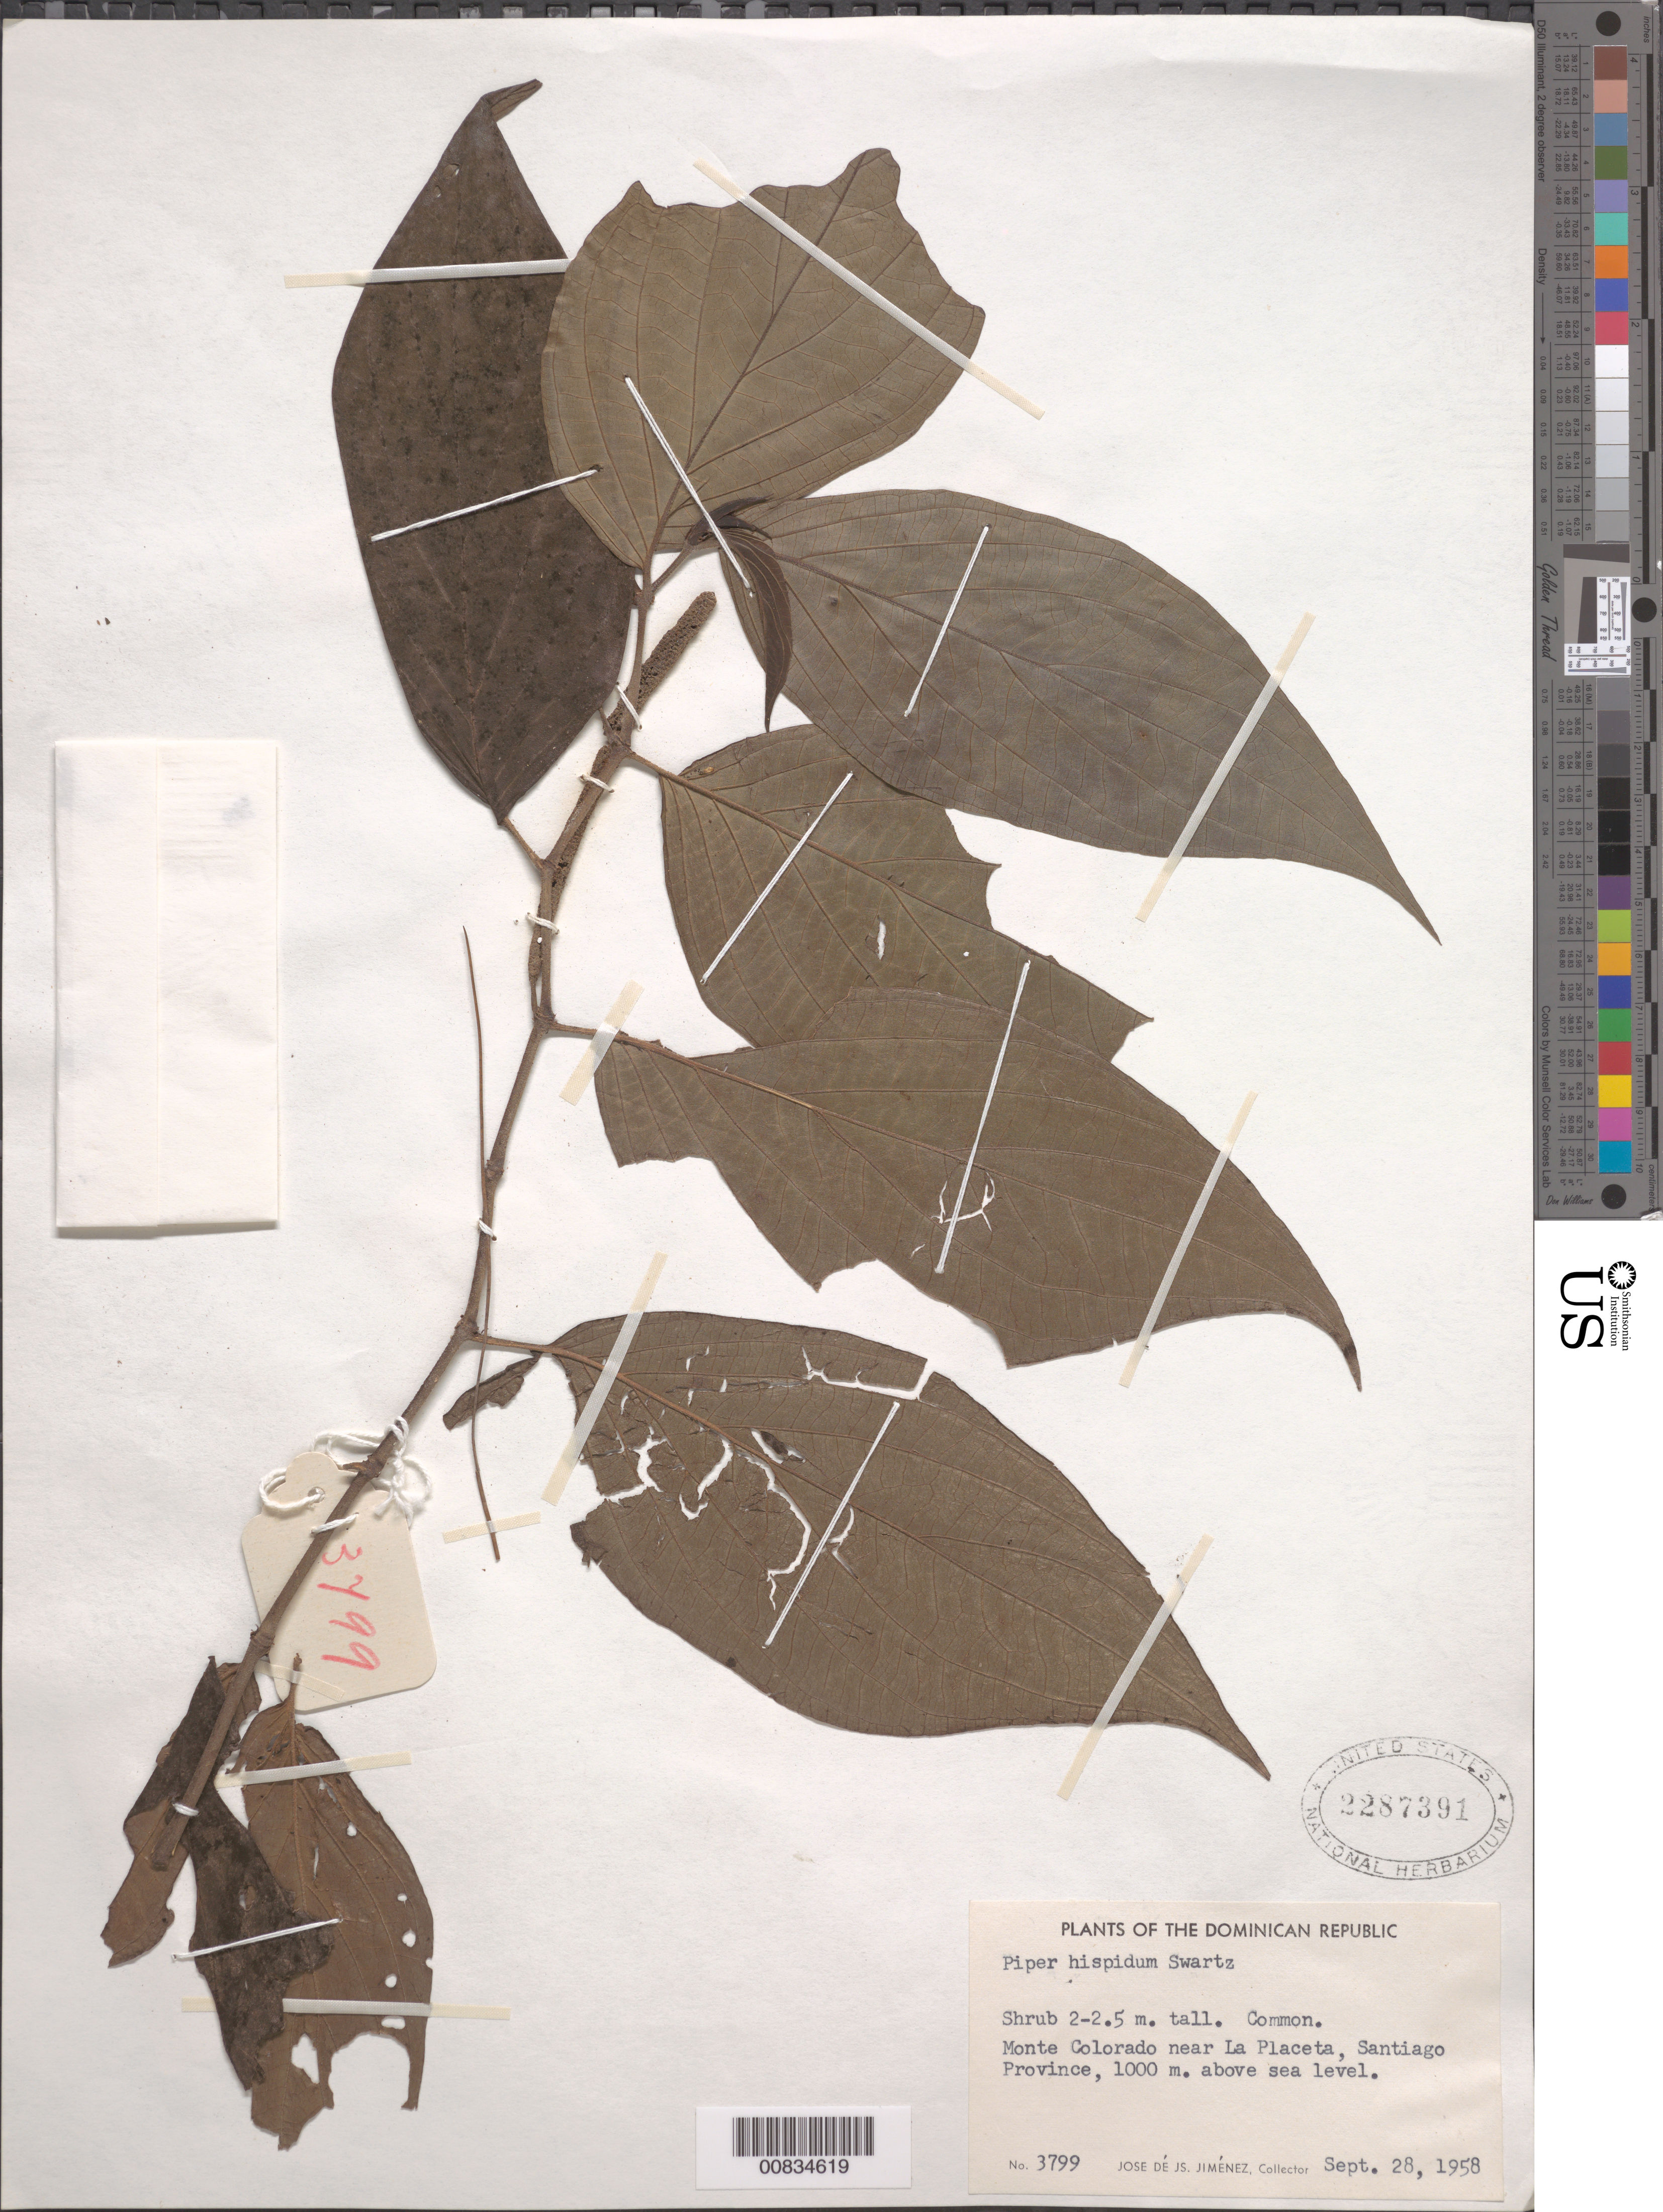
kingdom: Plantae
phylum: Tracheophyta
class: Magnoliopsida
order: Piperales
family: Piperaceae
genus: Piper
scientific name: Piper hispidum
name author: Sw.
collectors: J. J. Jiménez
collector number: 3799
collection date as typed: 28 Sep 1958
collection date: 1958-09-28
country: Dominican Republic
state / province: Santiago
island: Hispaniola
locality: Monte Colorado near La Placeta.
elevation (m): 1000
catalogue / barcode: US 2287391